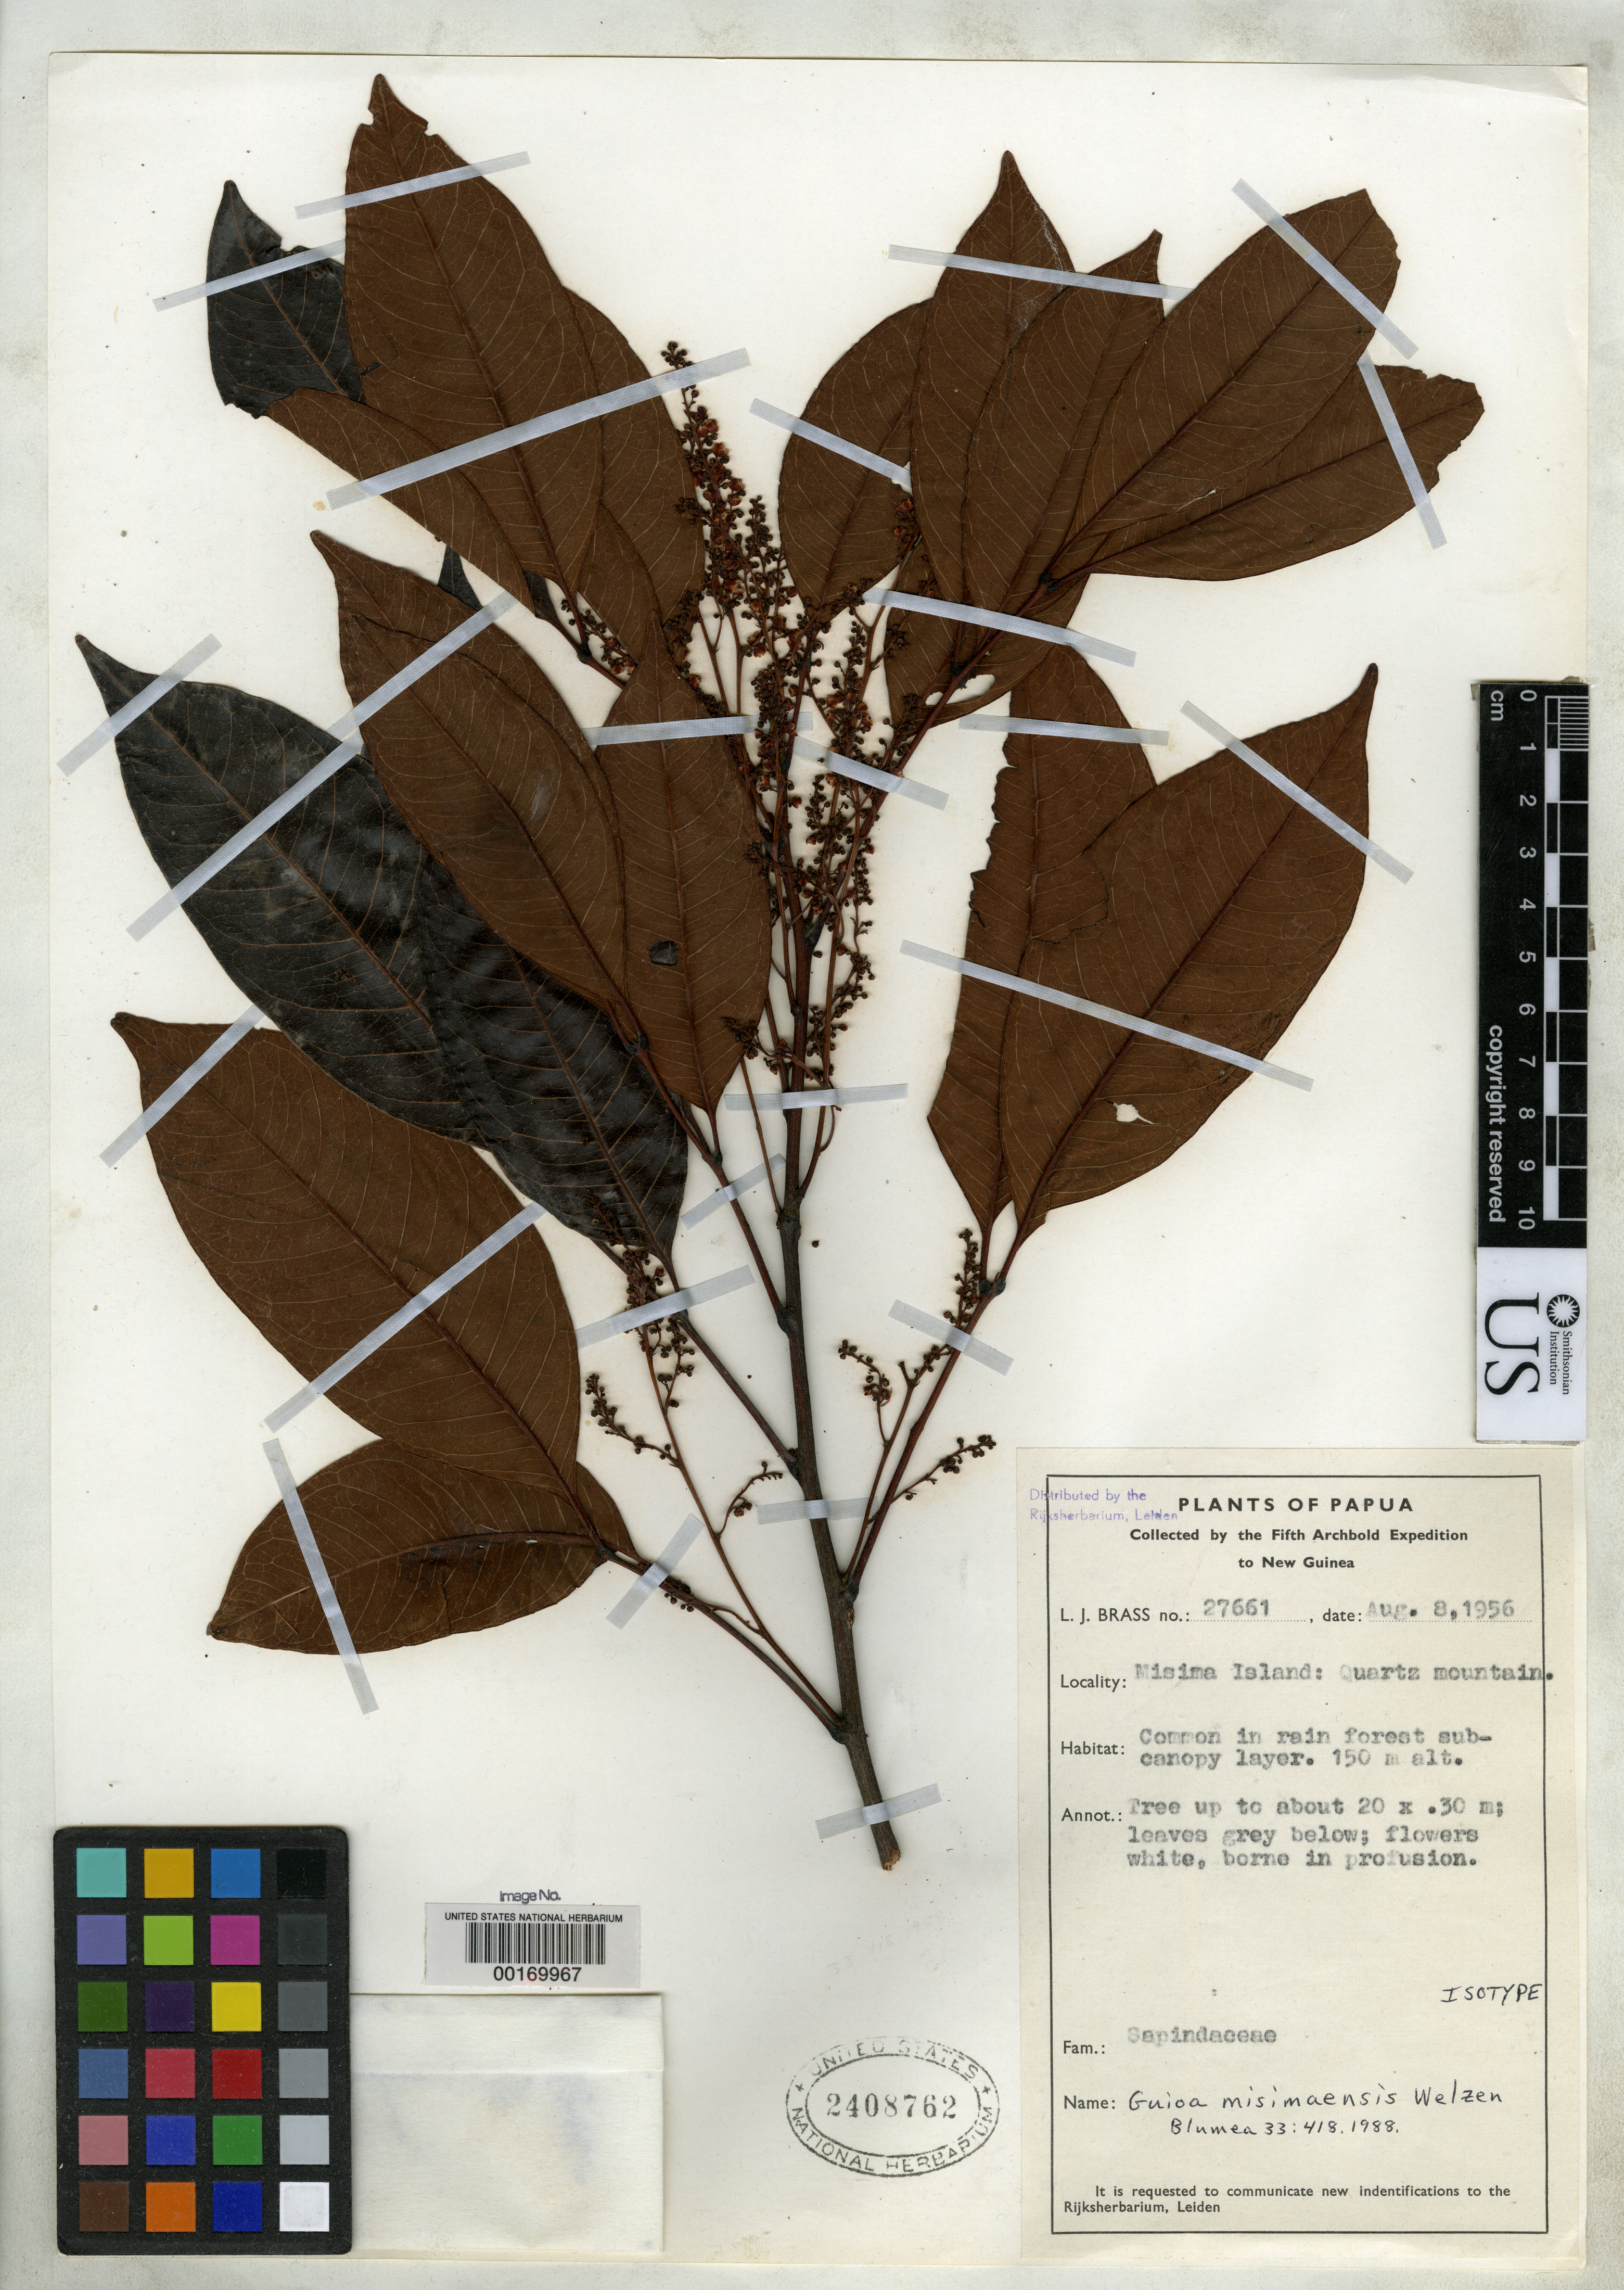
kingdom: Plantae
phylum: Tracheophyta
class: Magnoliopsida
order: Sapindales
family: Sapindaceae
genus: Guioa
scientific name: Guioa misimaensis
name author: Welzen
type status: Isotype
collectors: L. J. Brass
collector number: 27661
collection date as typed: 08 Aug 1956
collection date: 1956-08-08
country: Papua New Guinea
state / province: Milne Bay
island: Misima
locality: Quartz mountain. [Louisade Arch.]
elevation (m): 150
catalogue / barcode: US 2408762